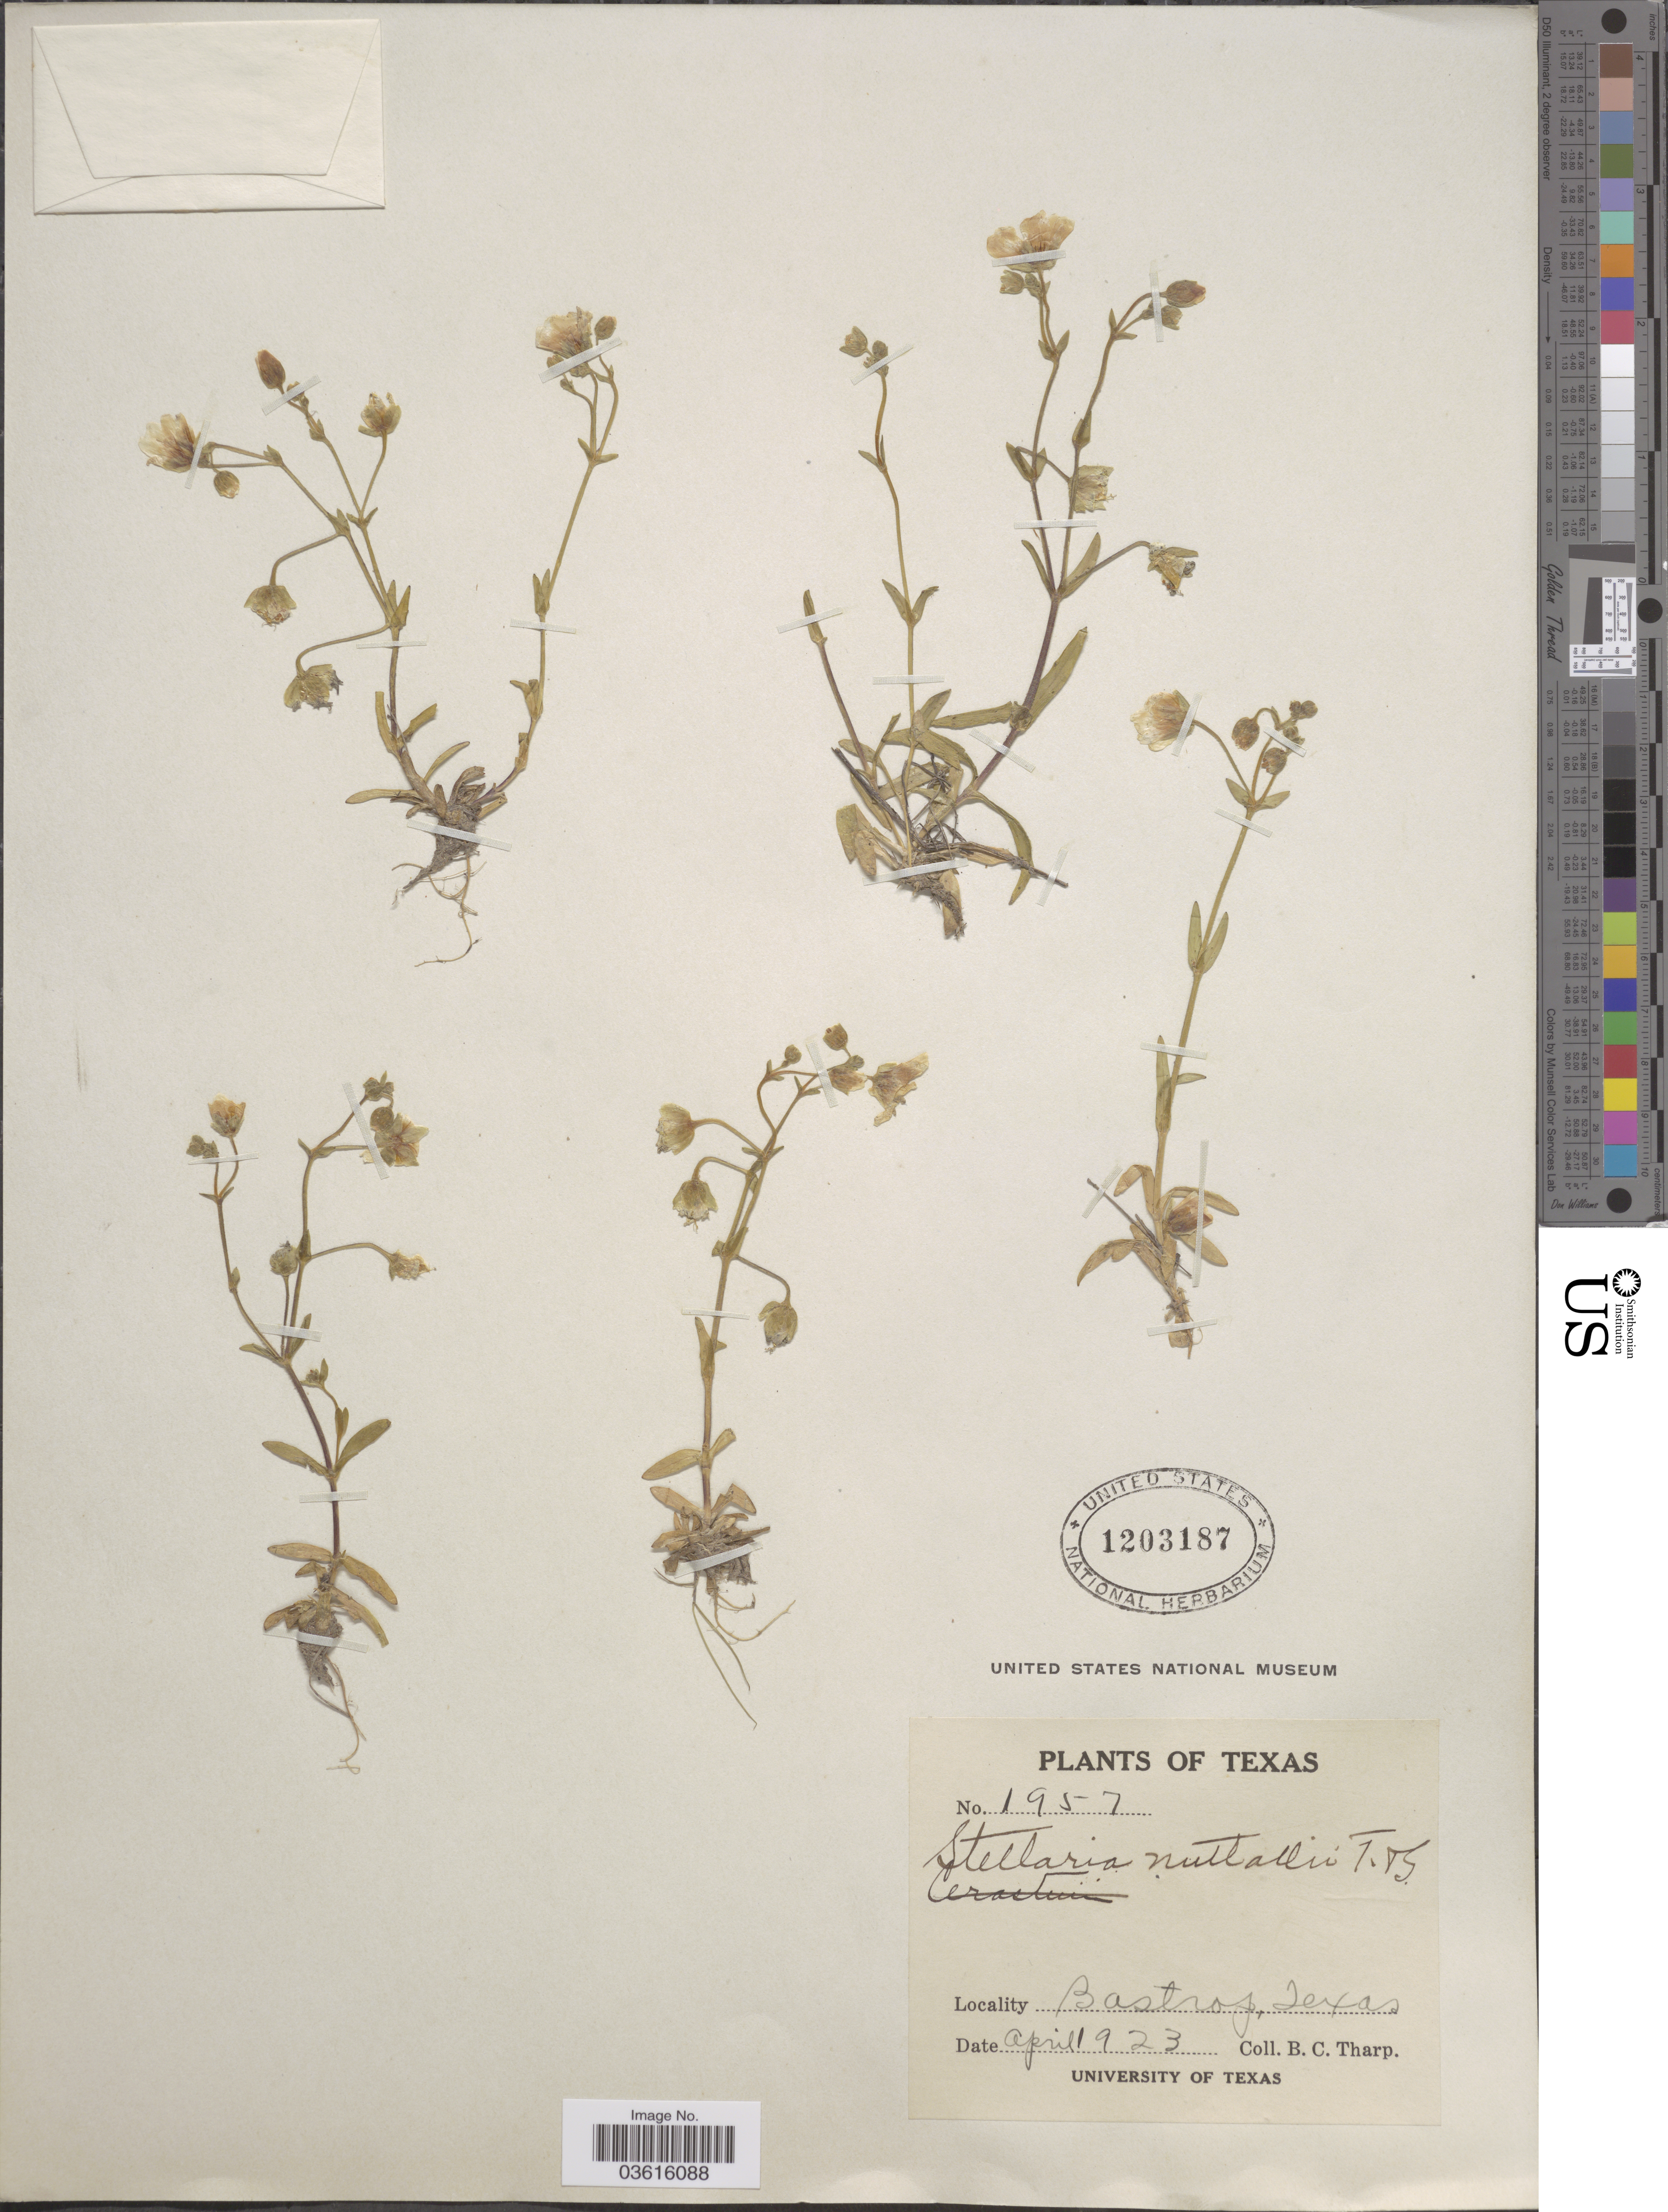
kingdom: Plantae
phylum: Tracheophyta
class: Magnoliopsida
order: Caryophyllales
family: Caryophyllaceae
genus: Minuartia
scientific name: Minuartia drummondii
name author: (Shinners) McNeill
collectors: B. C. Tharp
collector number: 1957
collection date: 1923-04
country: United States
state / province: Texas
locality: Bastrop.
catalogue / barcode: US 1203187